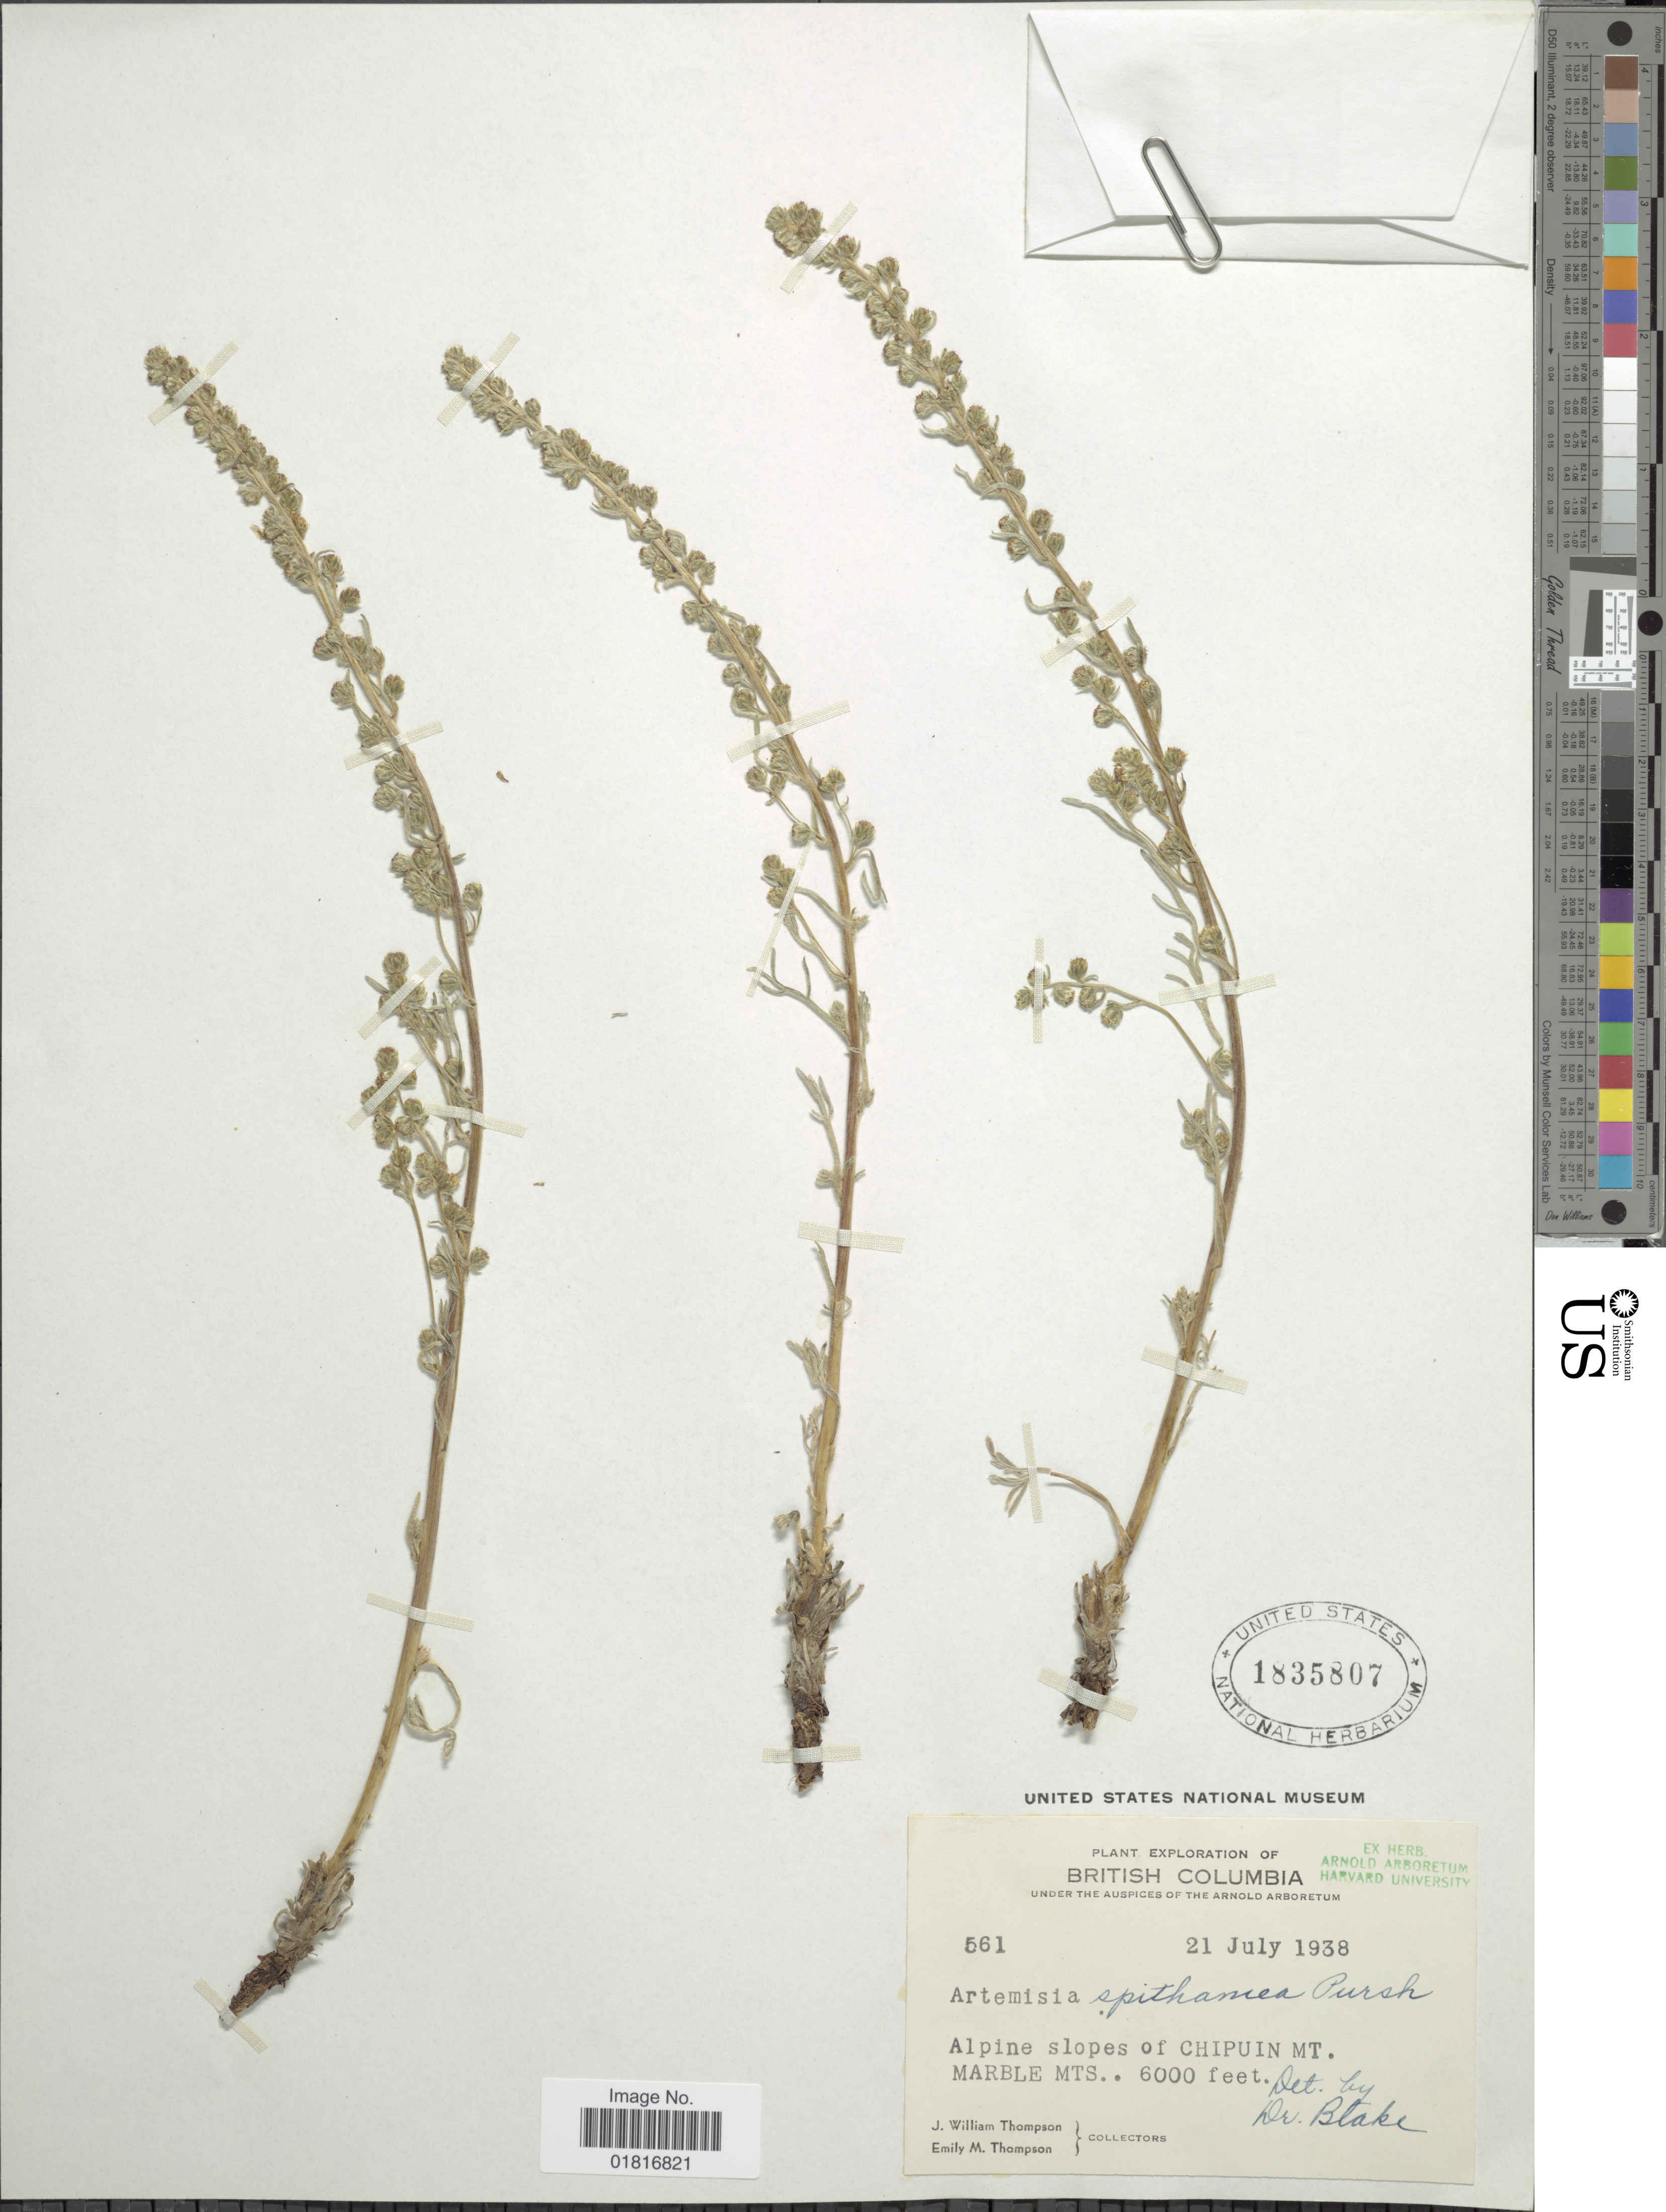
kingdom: Plantae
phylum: Tracheophyta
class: Magnoliopsida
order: Asterales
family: Asteraceae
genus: Artemisia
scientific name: Artemisia spithamaea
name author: Pursh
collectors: J. W. Thompson & E. M. Thompson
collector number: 561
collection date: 1938-07-21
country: Canada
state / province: British Columbia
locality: Alpine slopes of Chipuin mt, marble Mt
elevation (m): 1829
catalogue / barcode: US 1835807